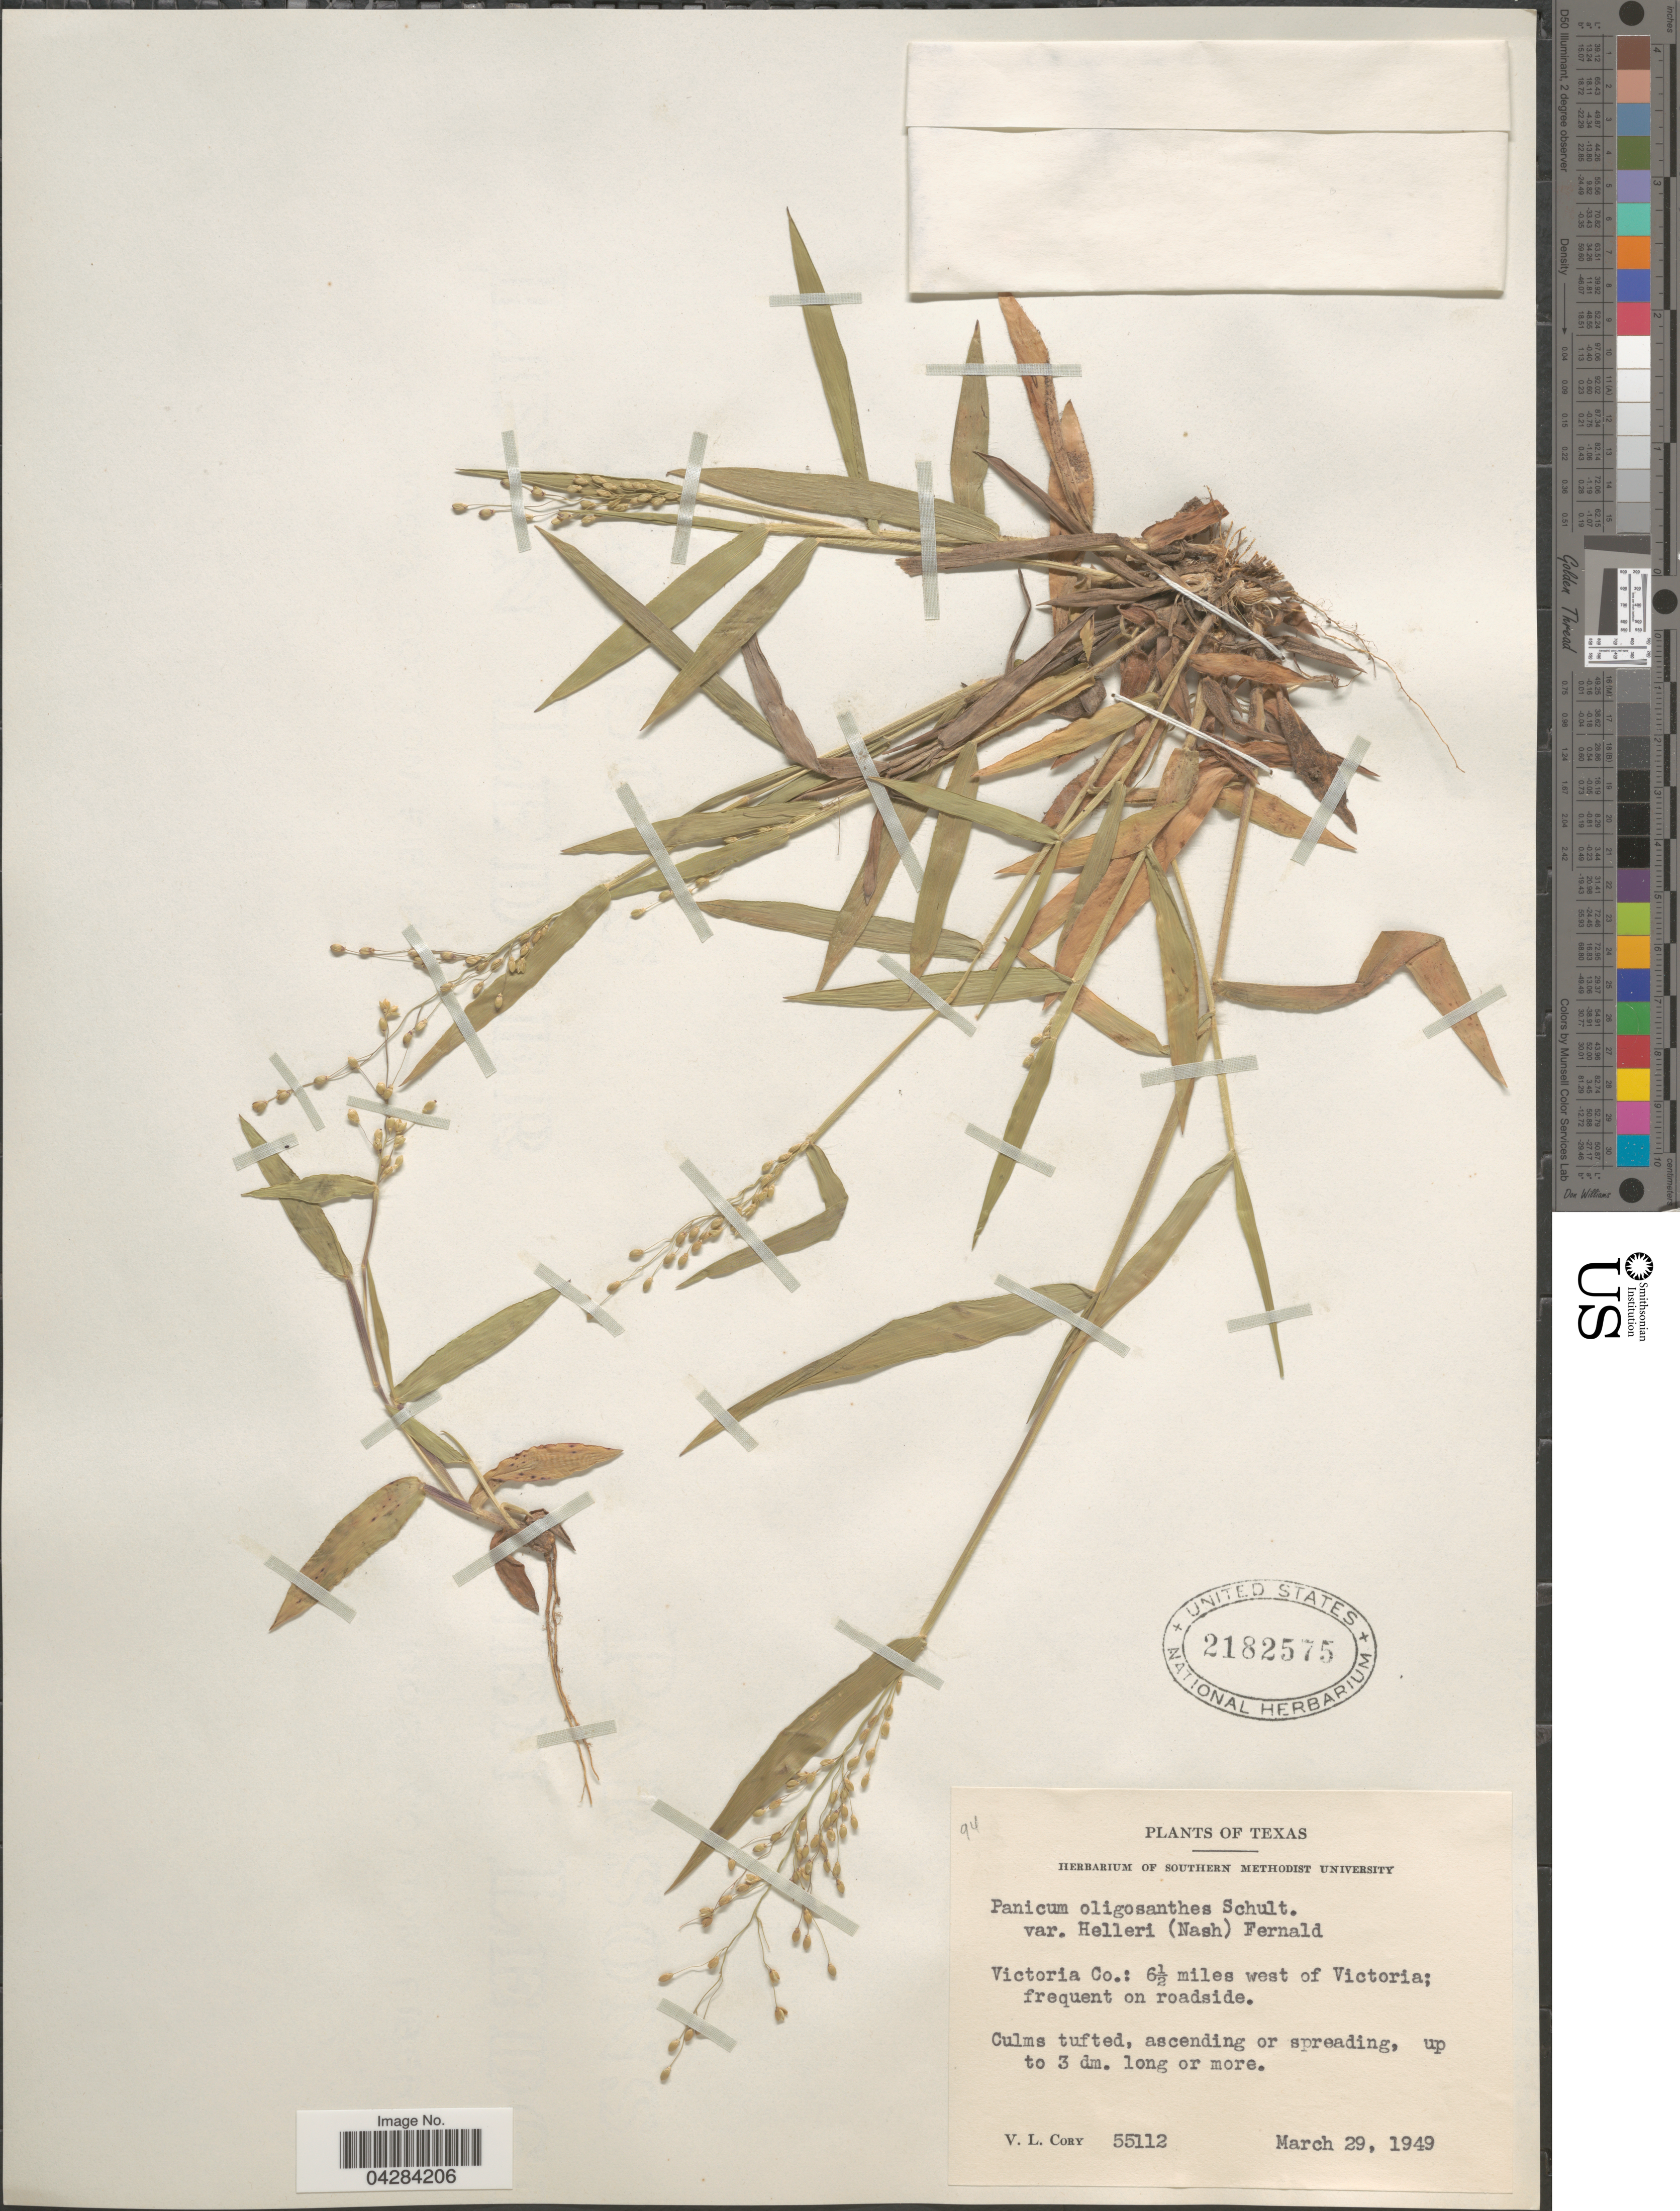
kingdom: Plantae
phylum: Tracheophyta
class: Liliopsida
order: Poales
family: Poaceae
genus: Dichanthelium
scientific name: Dichanthelium oligosanthes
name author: (Schult.) Gould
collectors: V. Cory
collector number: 55112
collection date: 1949-03-29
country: United States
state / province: Texas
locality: Victoria Co.: 6½ miles west of Victoria; frequent on roadside.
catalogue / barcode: US 2182575